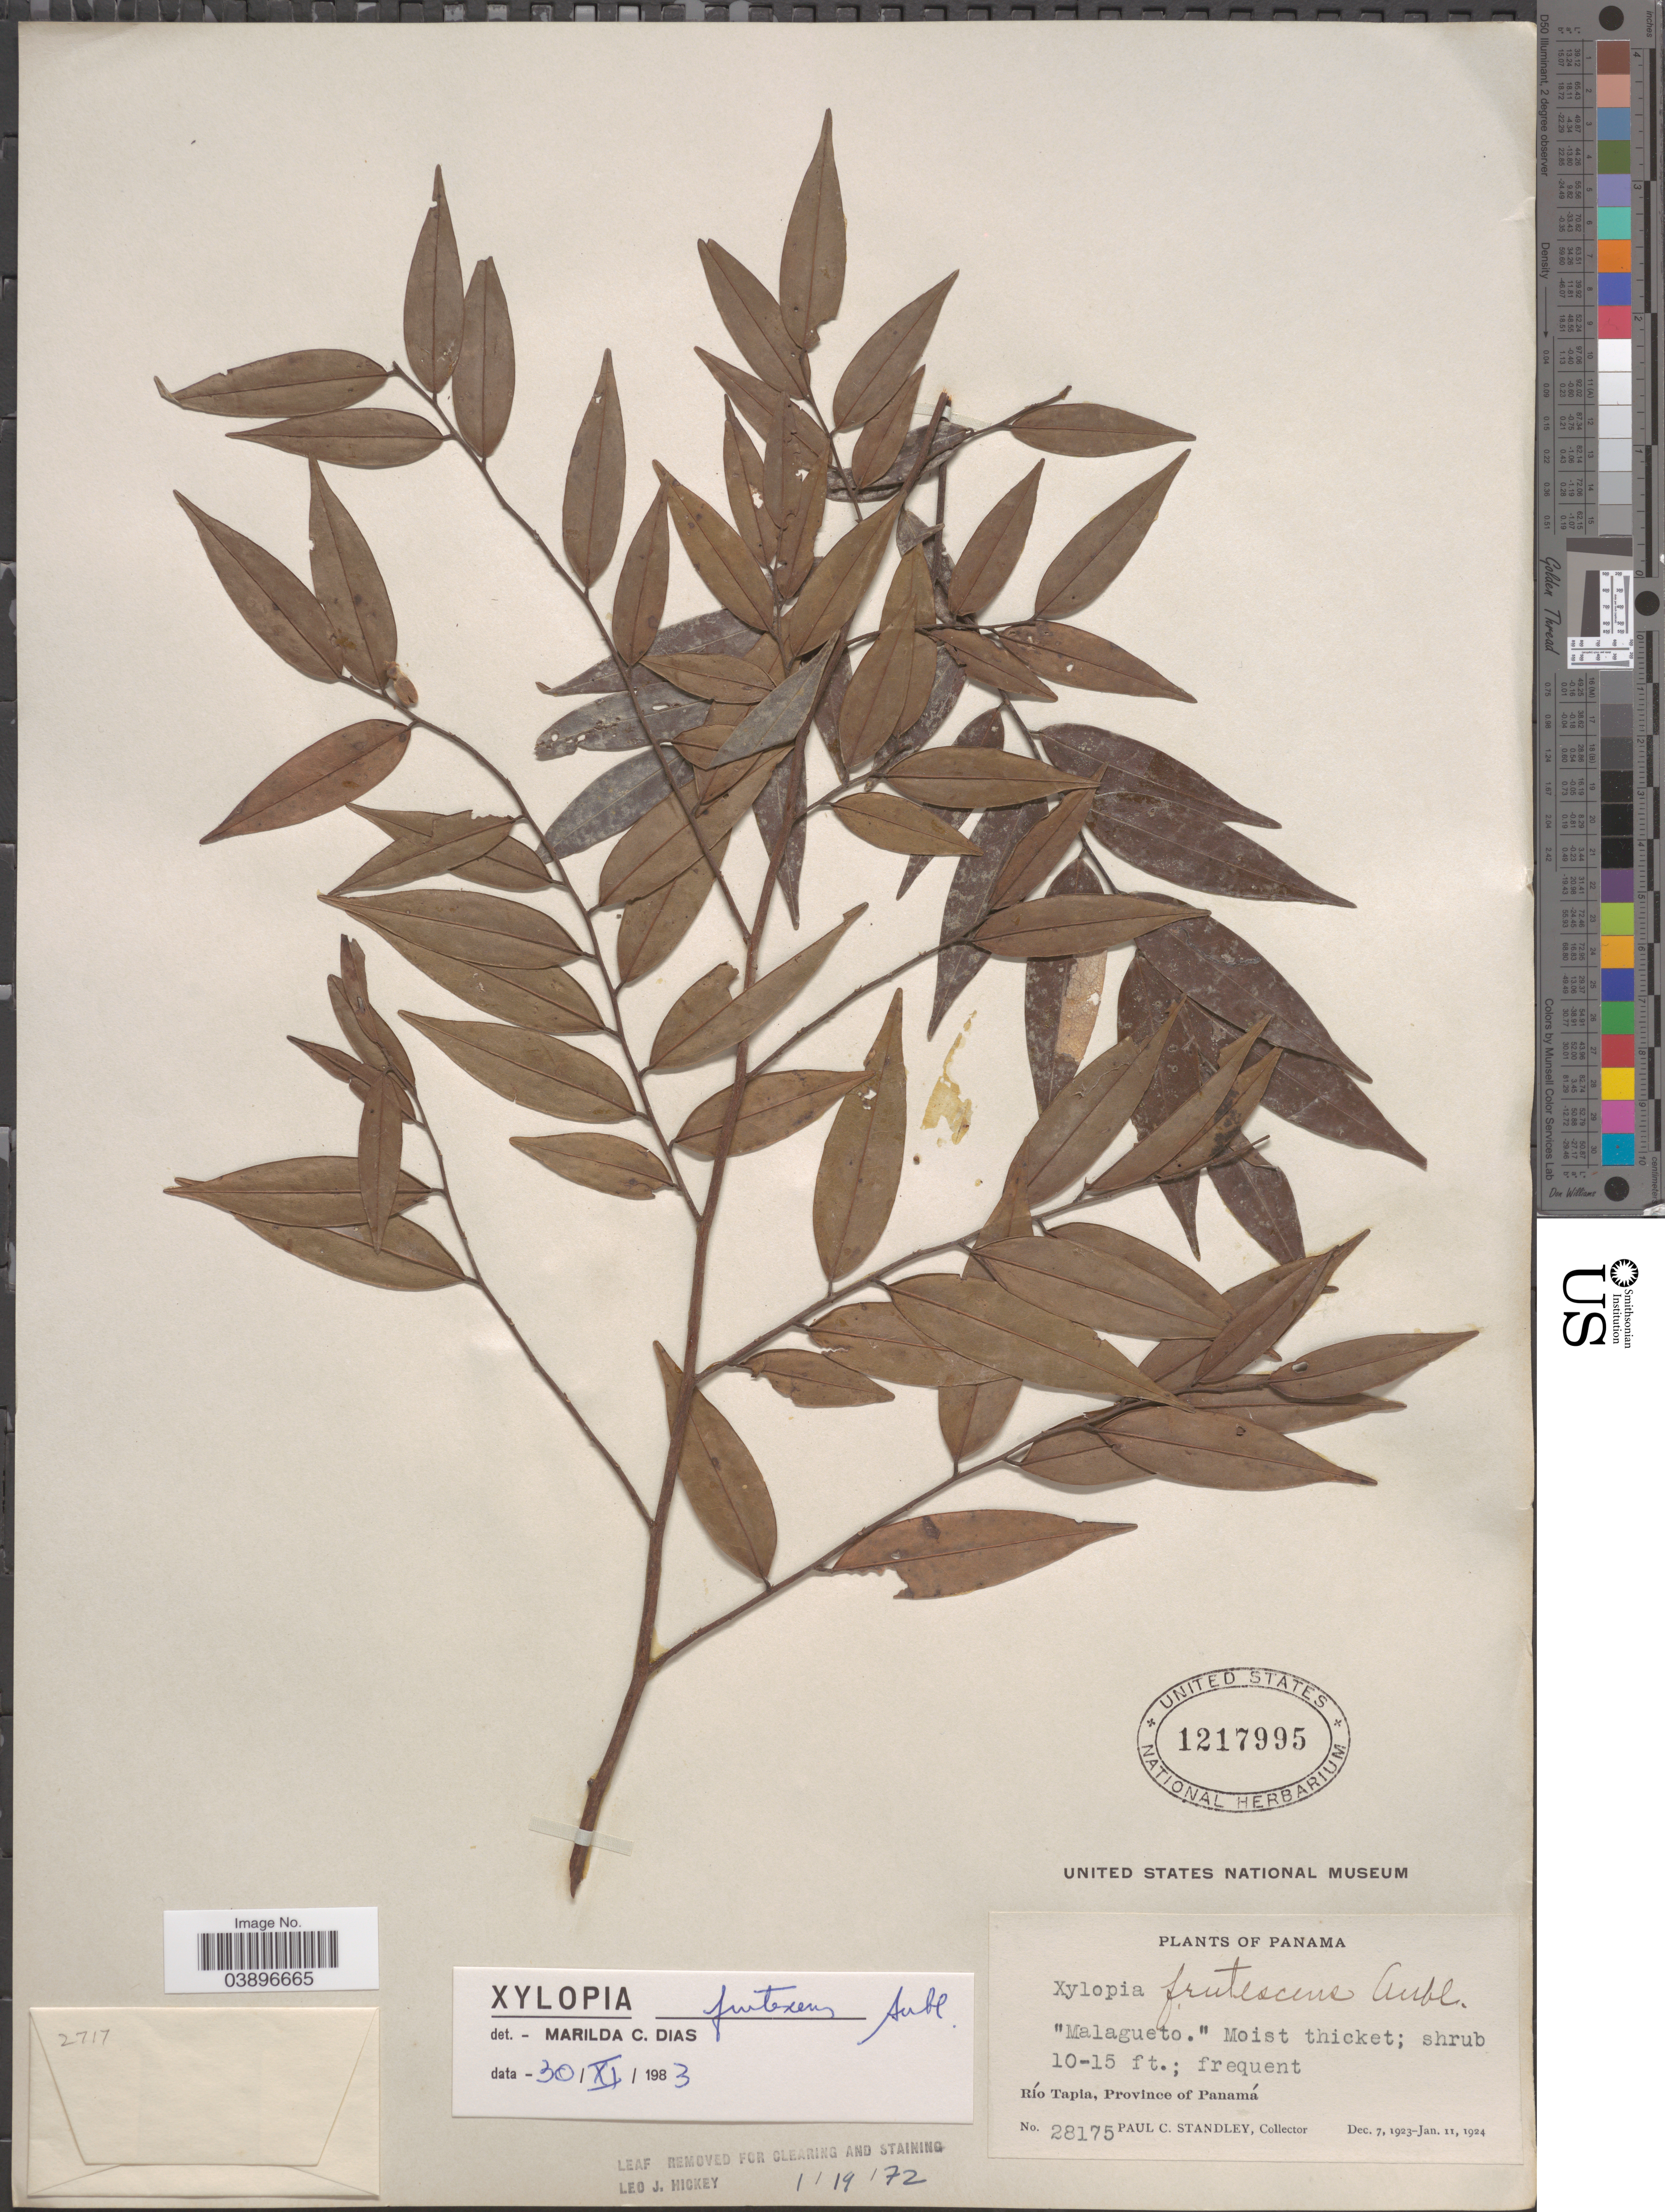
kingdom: Plantae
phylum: Tracheophyta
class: Magnoliopsida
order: Magnoliales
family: Annonaceae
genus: Xylopia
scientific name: Xylopia frutescens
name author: Aubl.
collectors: P. C. Standley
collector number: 28175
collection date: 1923-12-07/1924-01-11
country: Panama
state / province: Panamá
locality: Río Tapia.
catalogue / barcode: US 1217995